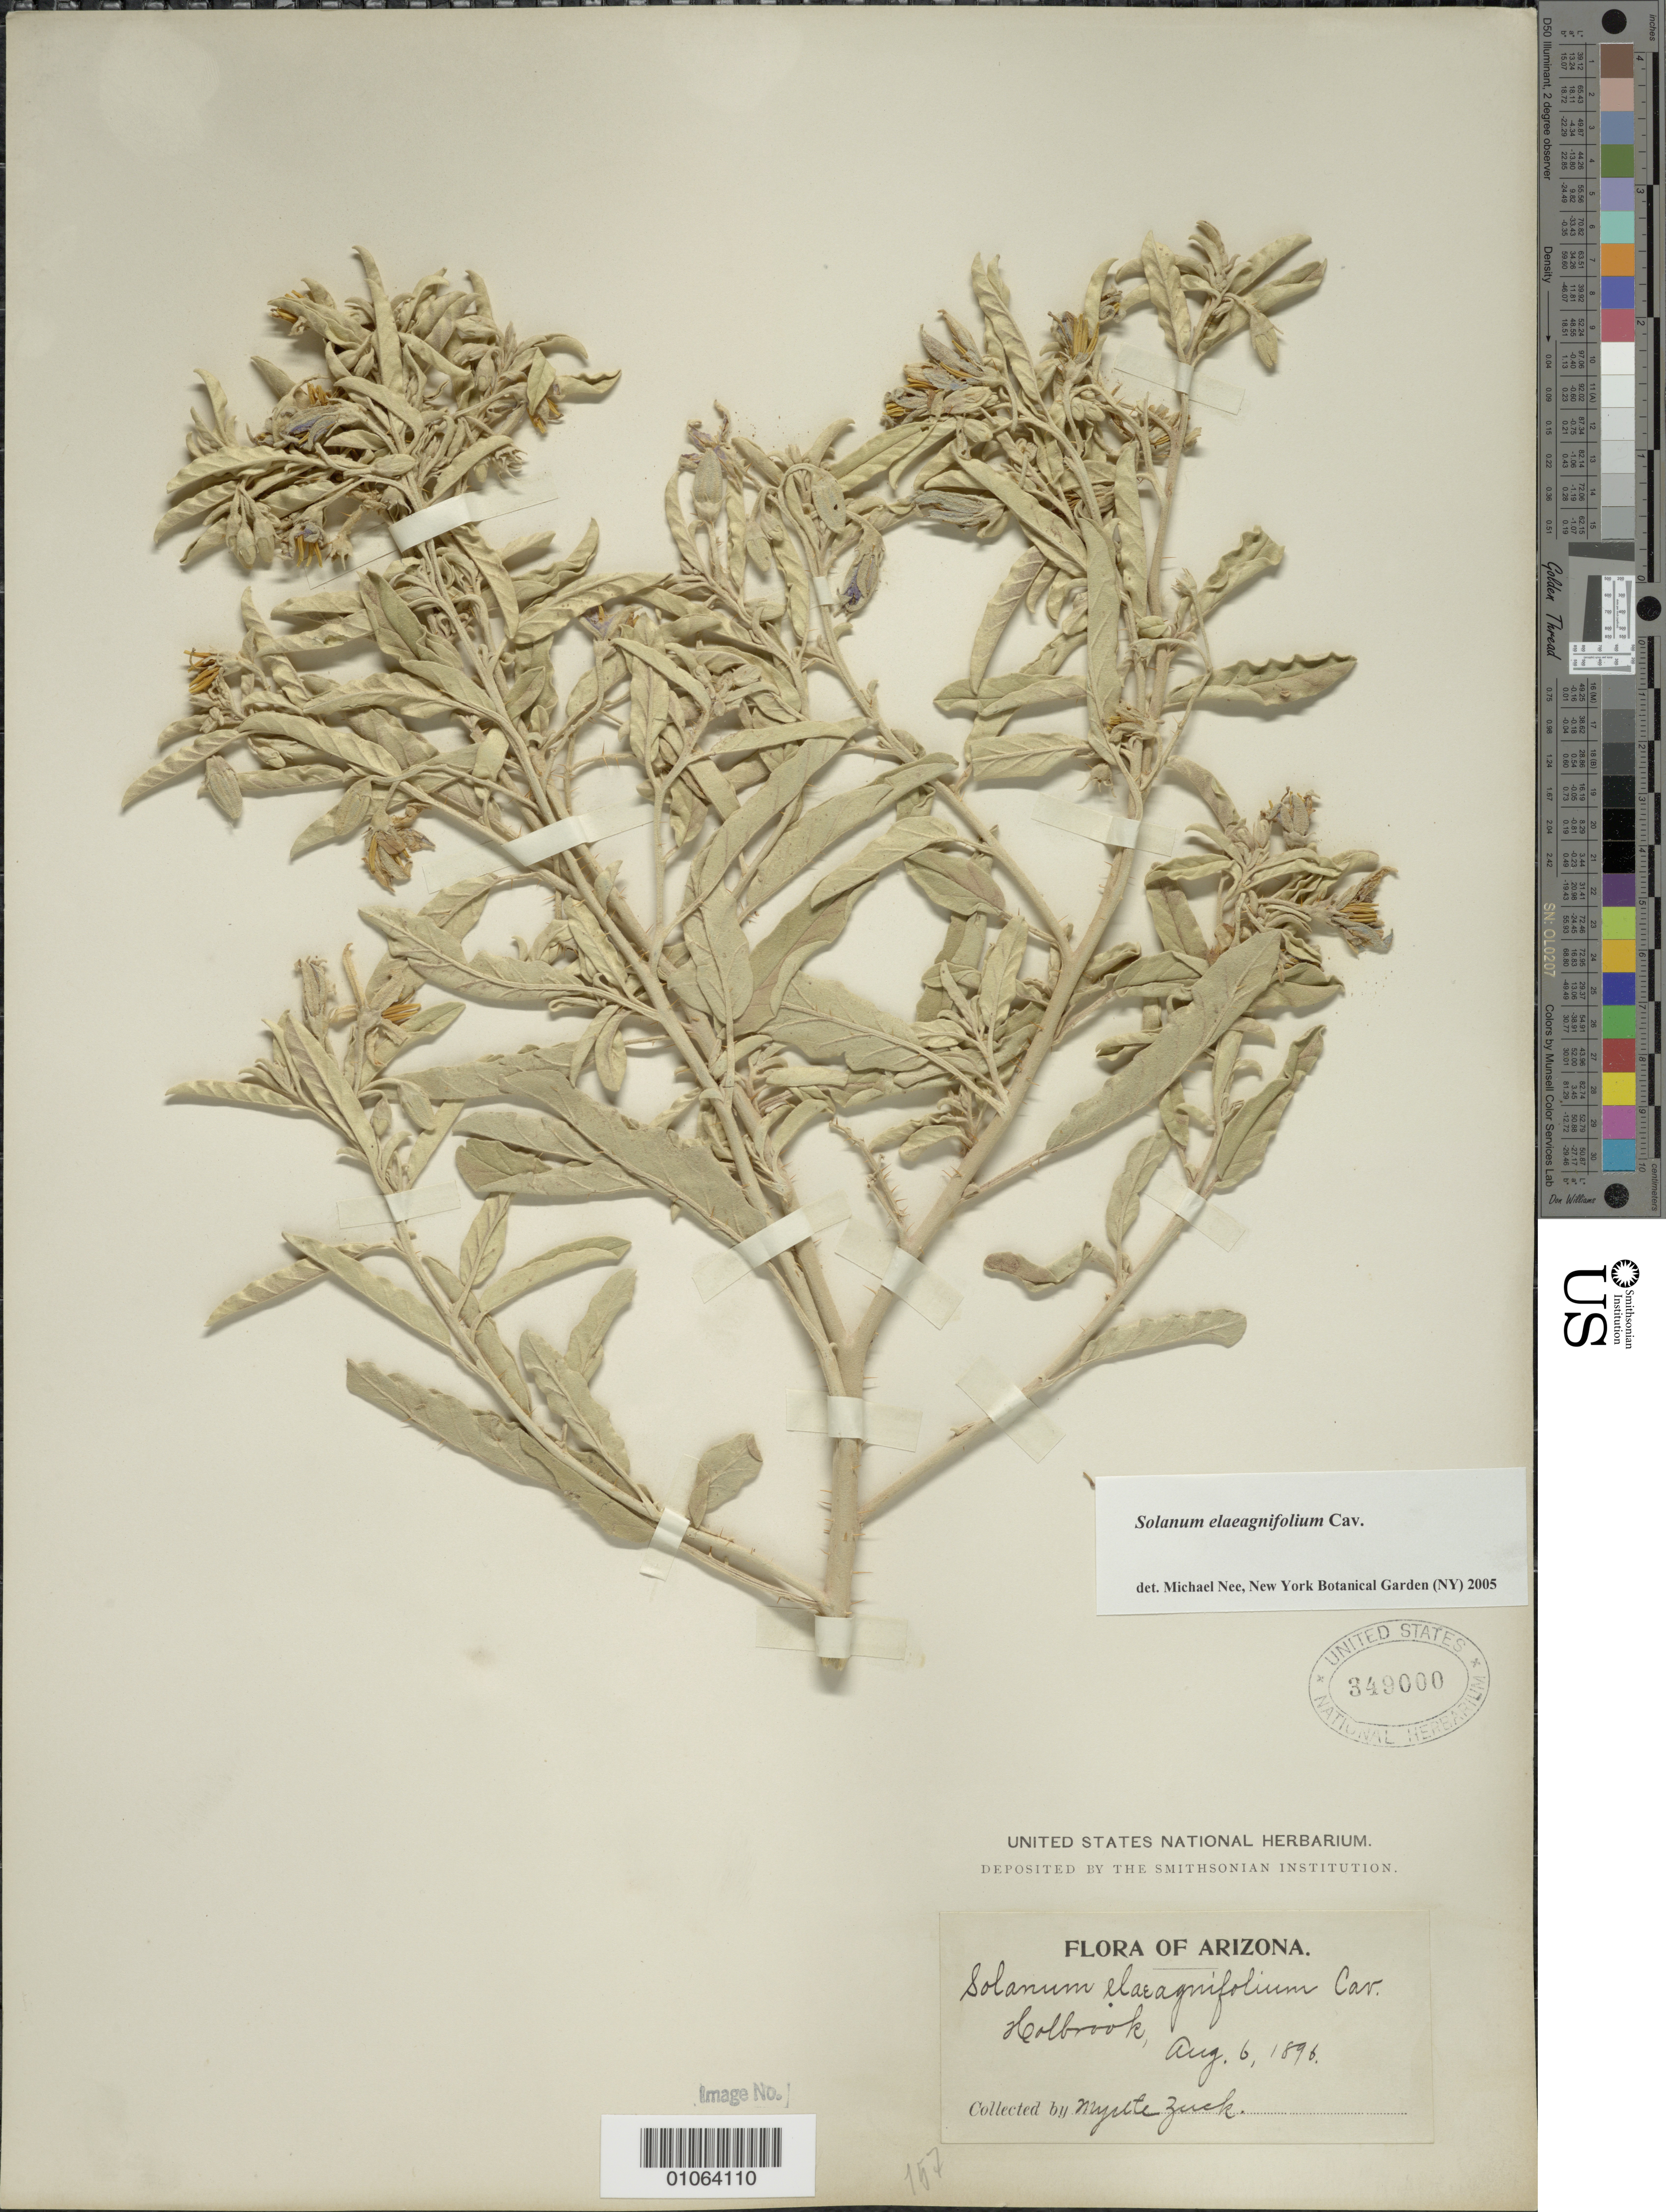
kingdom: Plantae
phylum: Tracheophyta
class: Magnoliopsida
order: Solanales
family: Solanaceae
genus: Solanum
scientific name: Solanum elaeagnifolium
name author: Cav.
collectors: M. Zuck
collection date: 1896-08-06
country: United States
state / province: Arizona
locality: Holbrook.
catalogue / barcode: US 349000